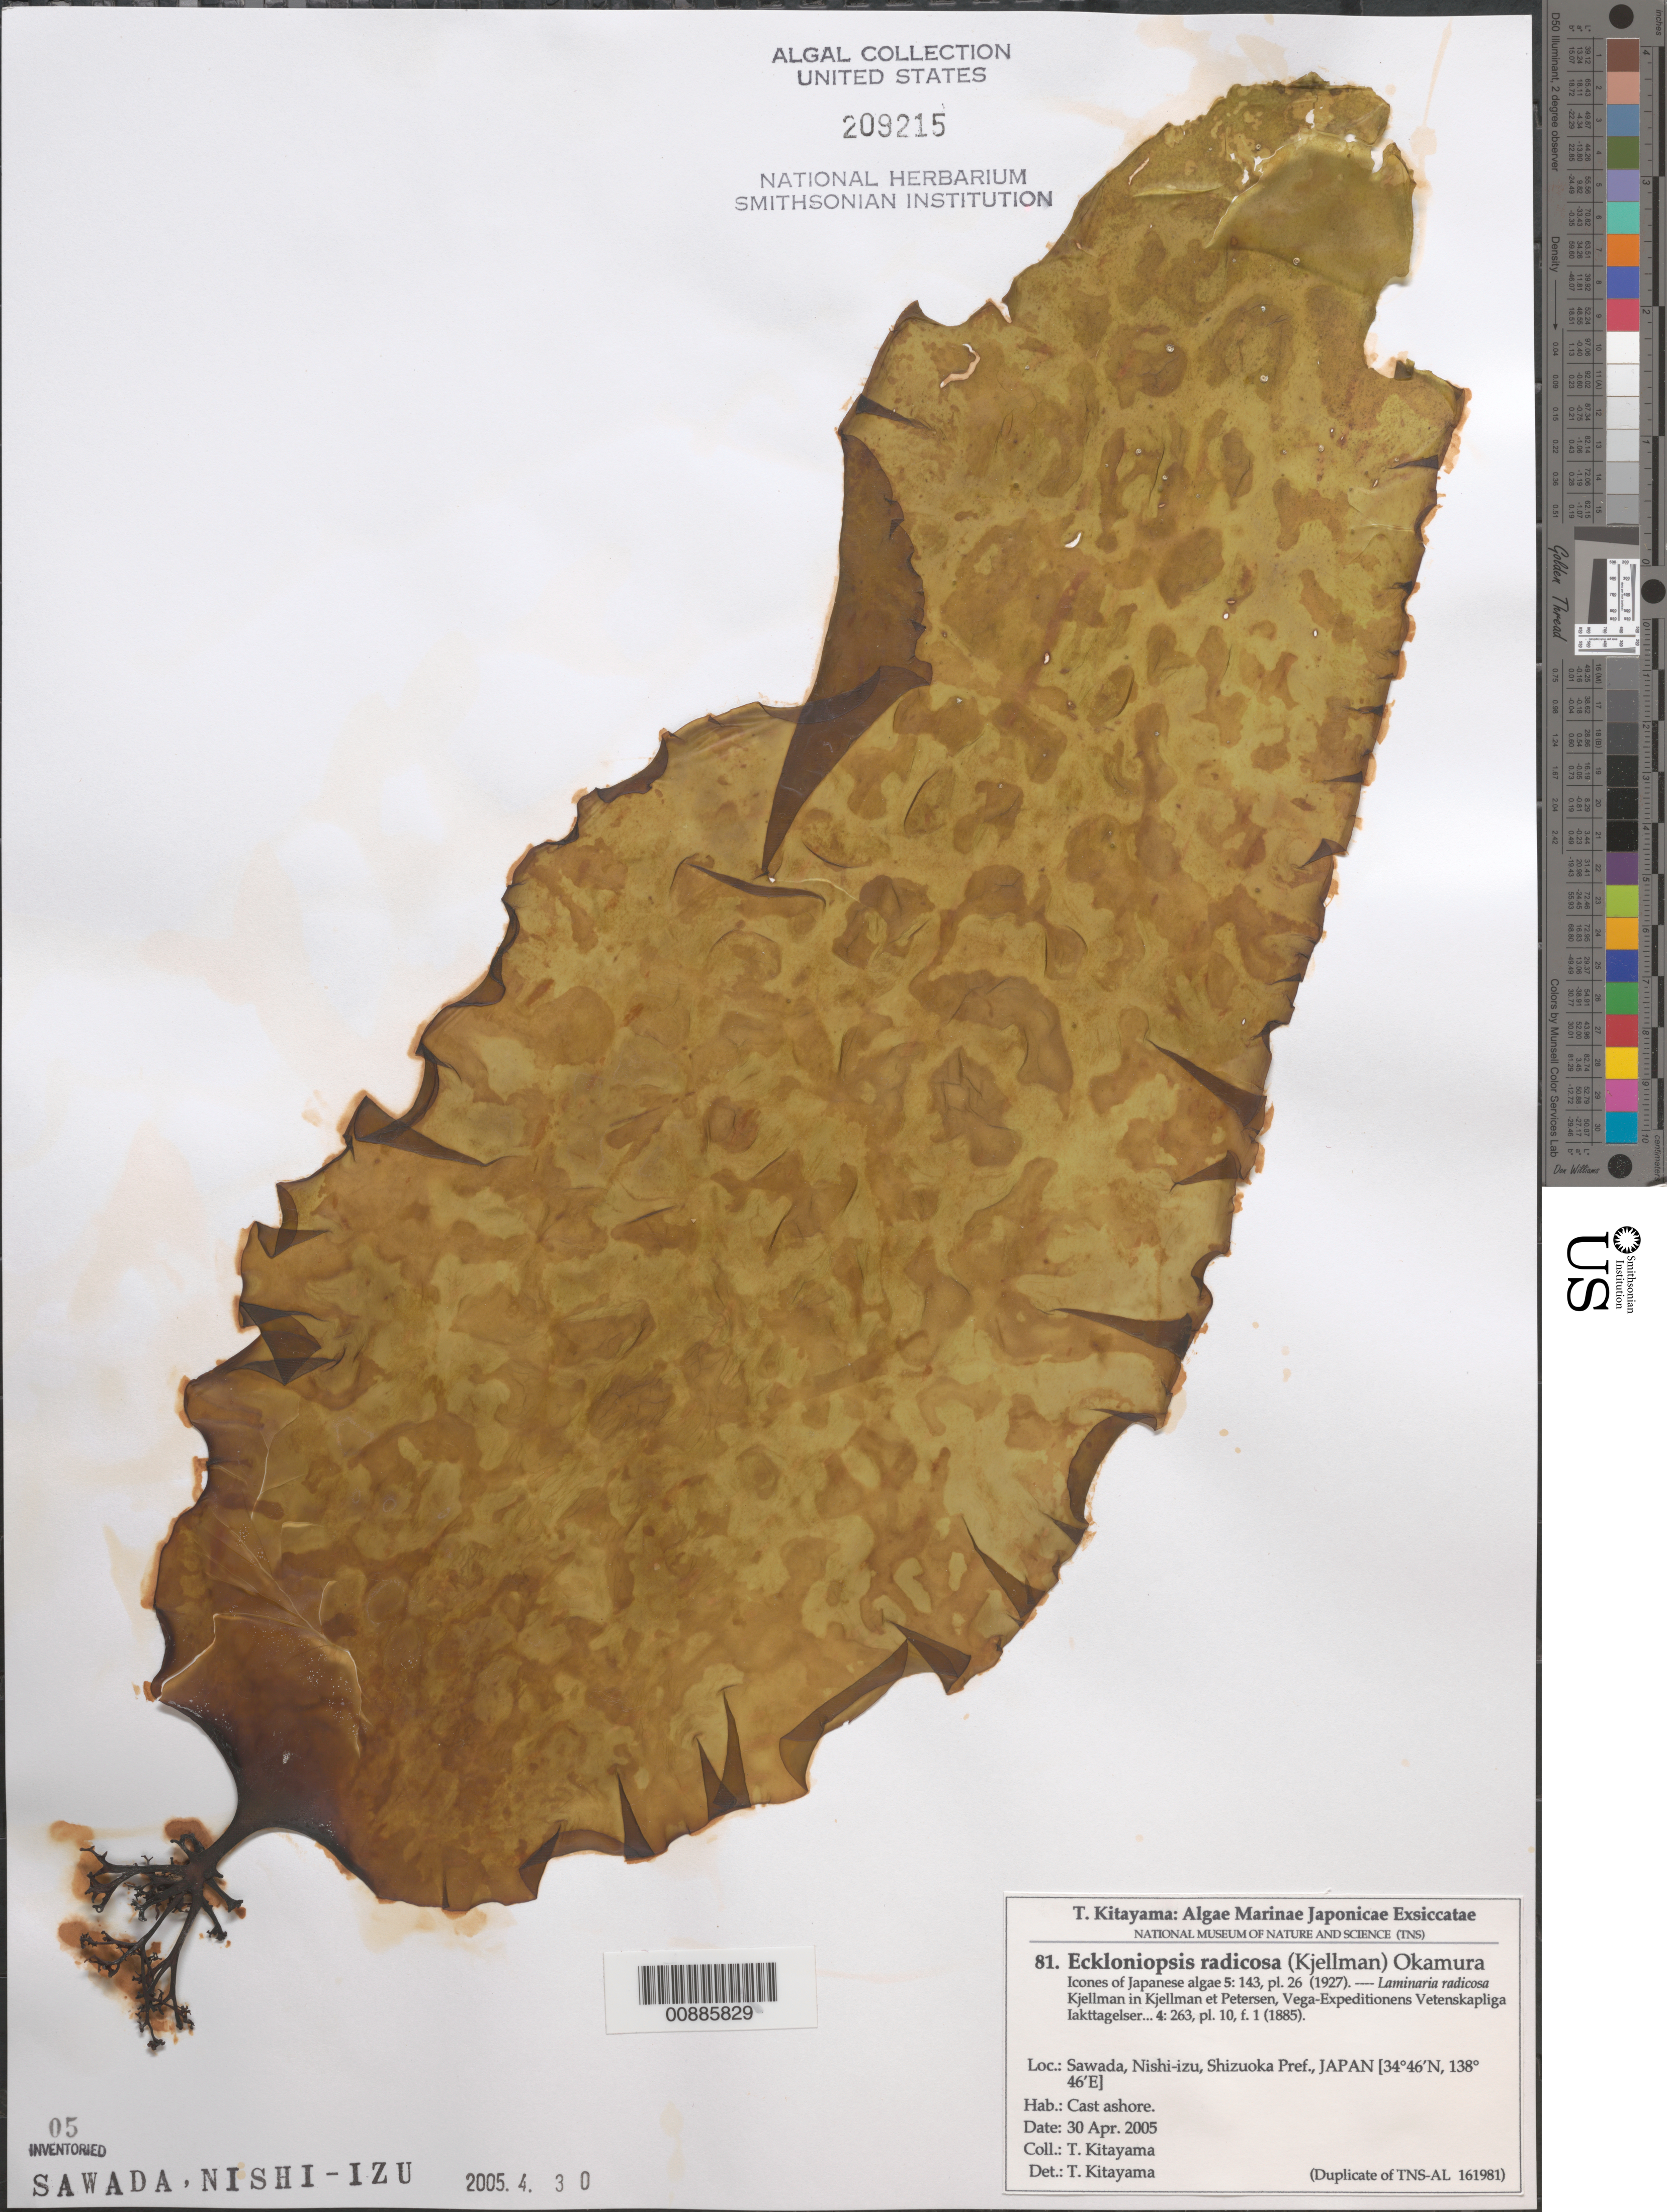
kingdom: Chromista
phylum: Ochrophyta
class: Phaeophyceae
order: Laminariales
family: Lessoniaceae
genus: Ecklonia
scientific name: Ecklonia radicosa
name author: (Kjellm.) Okamura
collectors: T. Kitayama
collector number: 81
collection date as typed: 30 Apr 2005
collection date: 2005-04-30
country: Japan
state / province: Sizuoka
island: Honshu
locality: Sawada, Nishi-izu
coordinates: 34 46' N, 138 46' E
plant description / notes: Kitayama, T., Algae Marinae Japonicae Exsiccatae, Fasc. IV (Nos. 76-100)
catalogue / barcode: US 209215